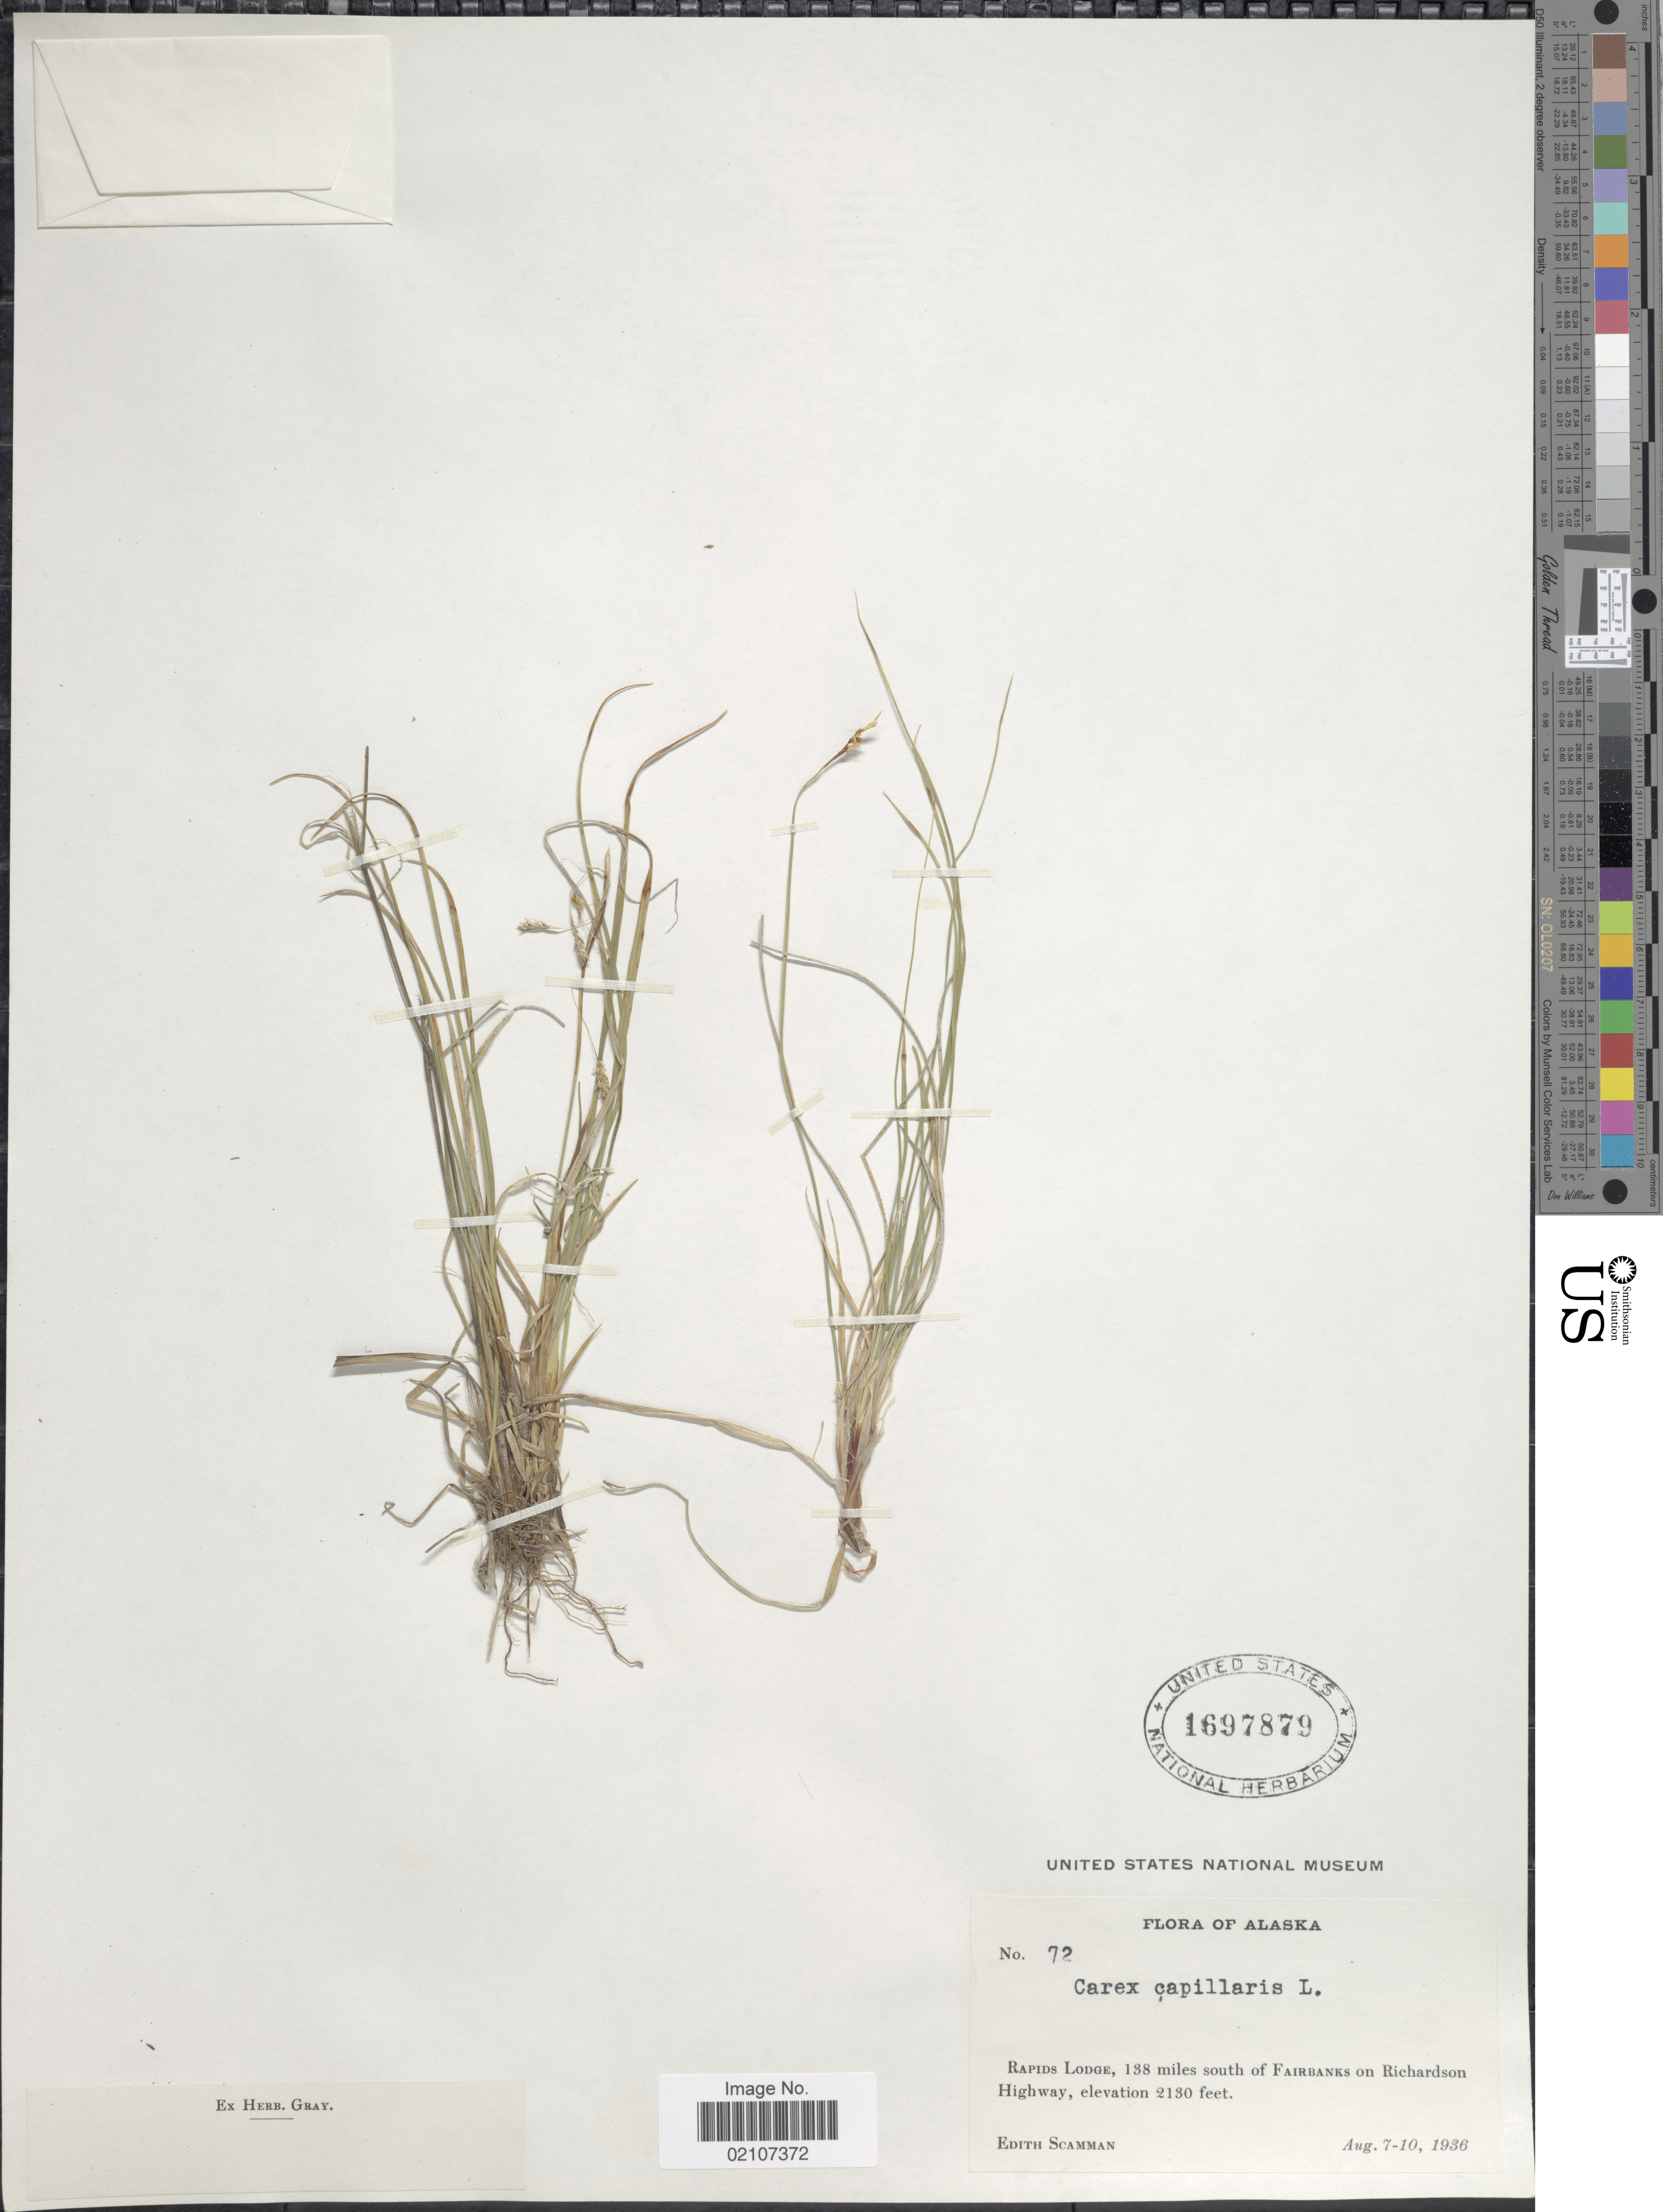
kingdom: Plantae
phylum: Tracheophyta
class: Liliopsida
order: Poales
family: Cyperaceae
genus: Carex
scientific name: Carex capillaris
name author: L.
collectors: E. Scamman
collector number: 72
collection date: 1936-08-07/1936-08-10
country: United States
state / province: Alaska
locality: Rapids Lodge, 138 miles south of Fairbanks on Richardson Highway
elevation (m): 649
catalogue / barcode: US 1697879